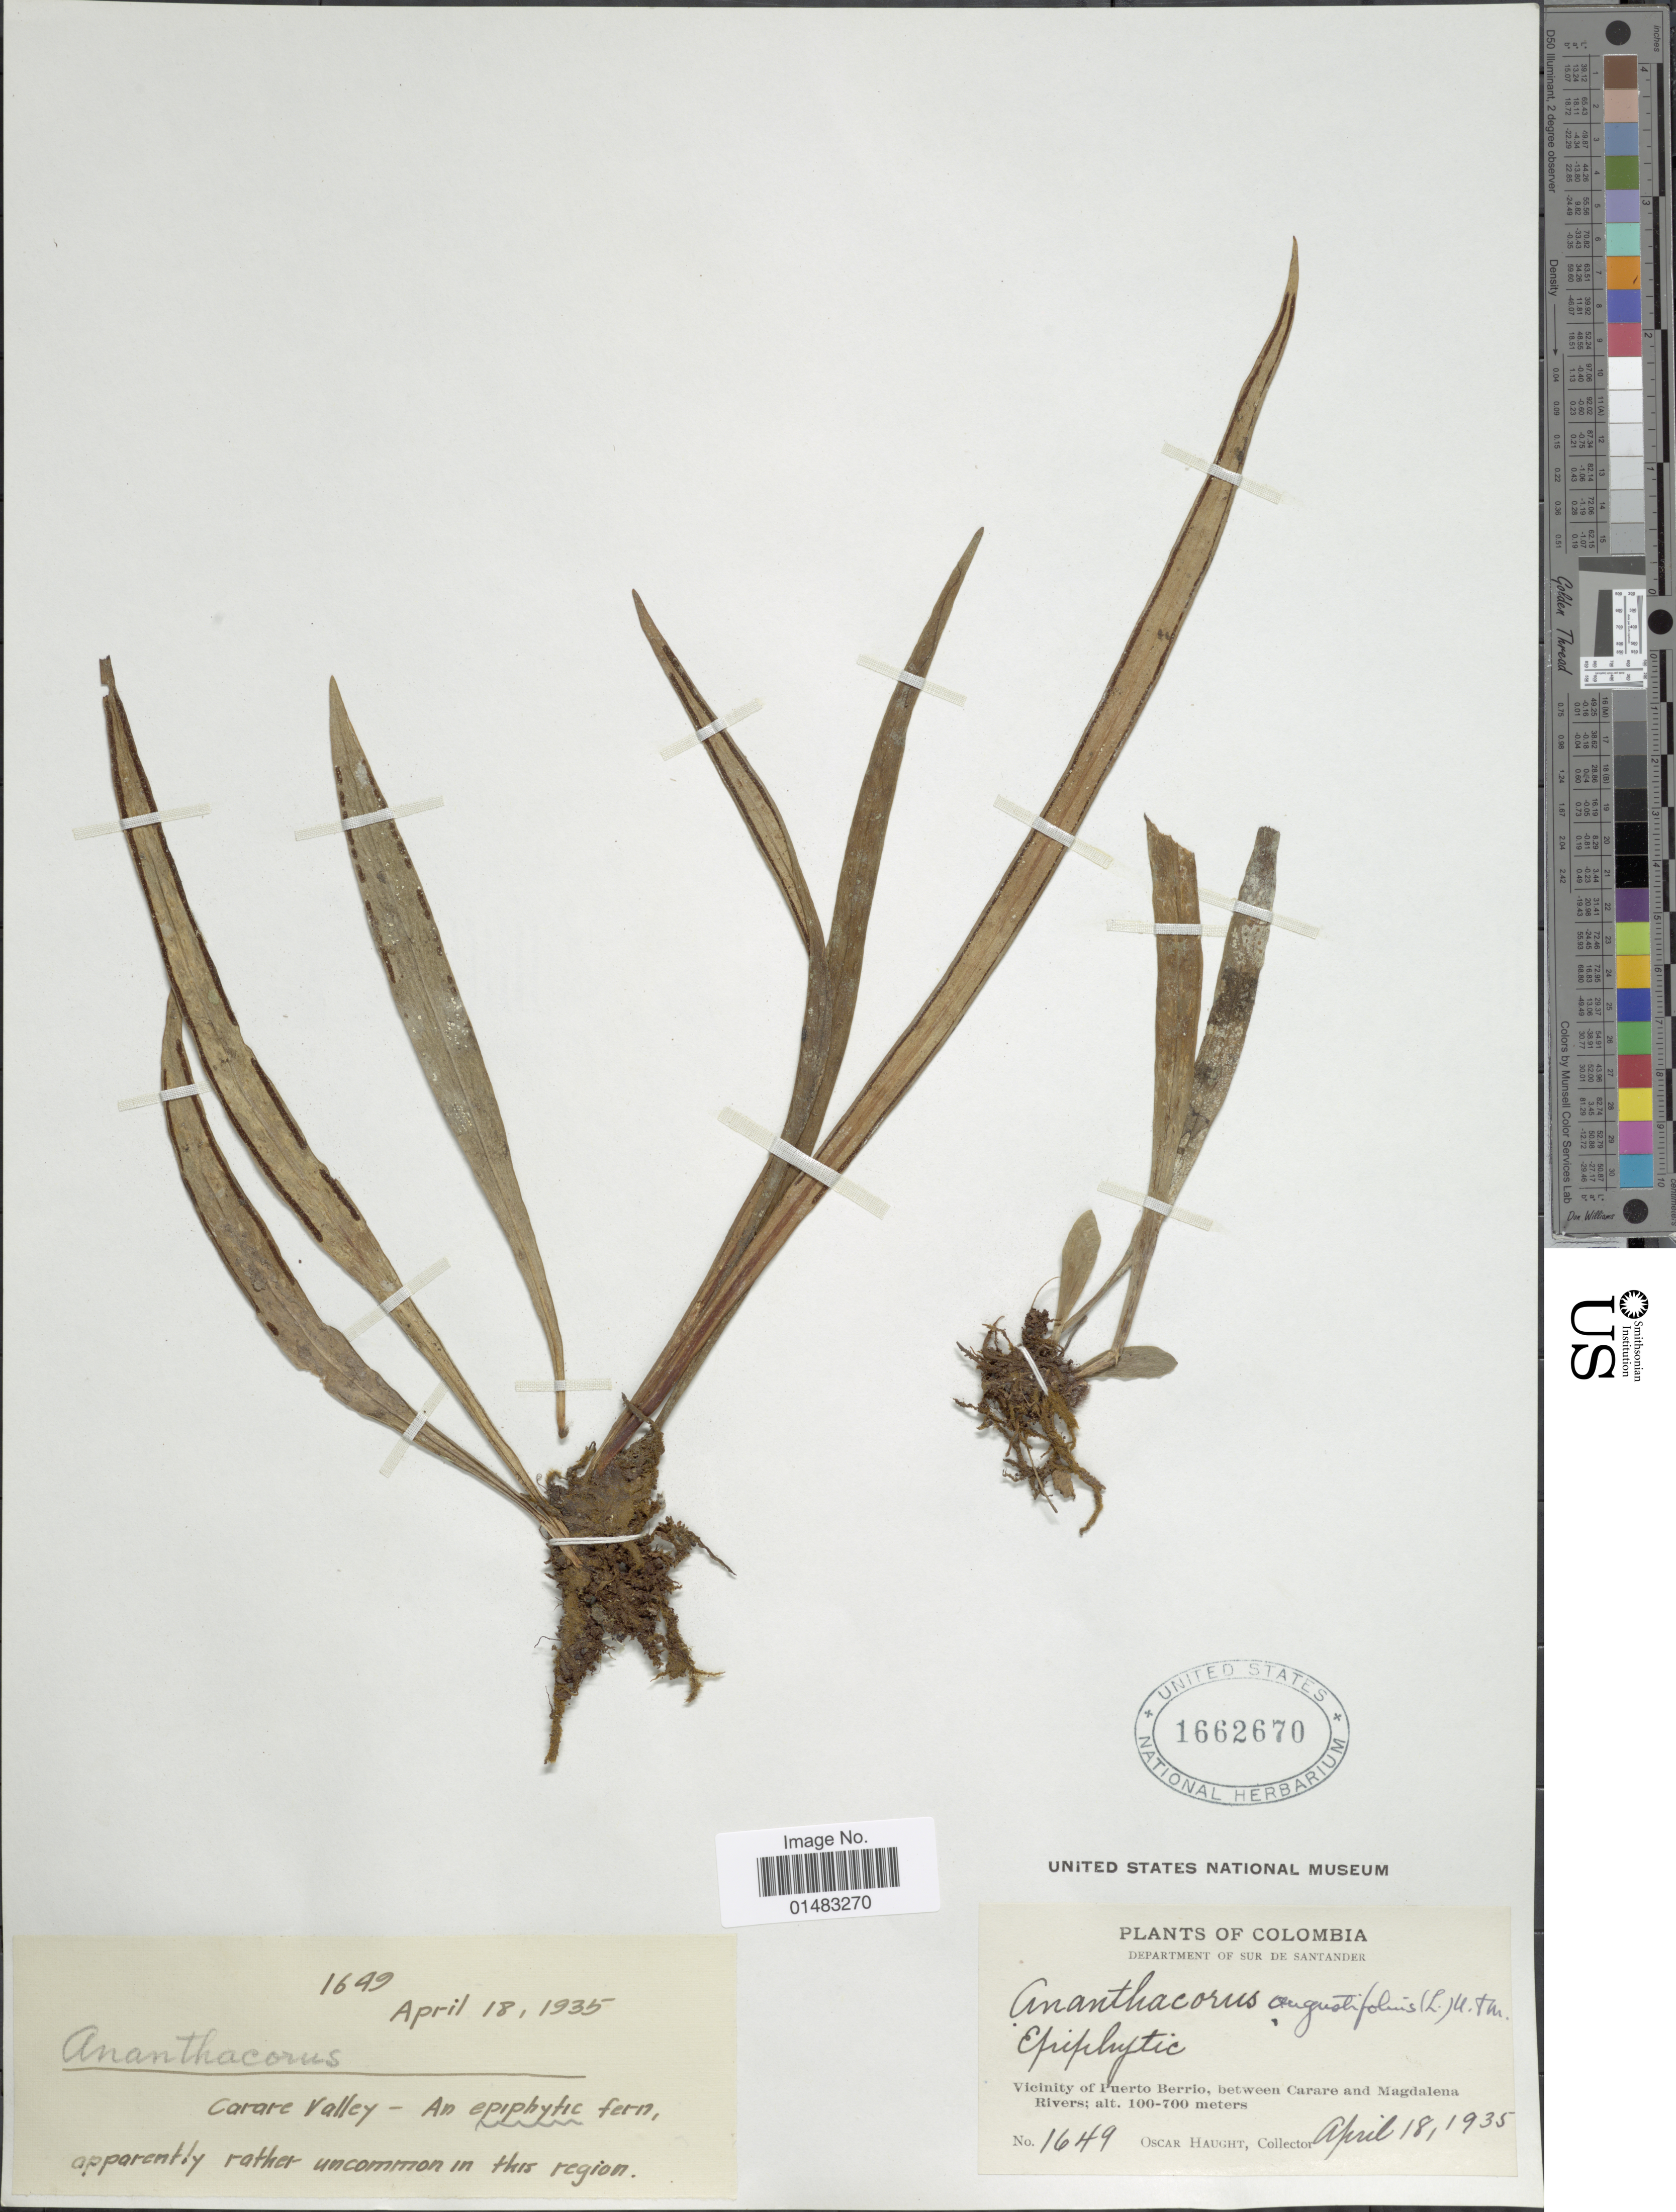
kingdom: Plantae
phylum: Tracheophyta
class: Polypodiopsida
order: Polypodiales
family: Pteridaceae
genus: Ananthacorus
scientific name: Ananthacorus angustifolius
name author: (Sw.) Underw. & Maxon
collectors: O. L. Haught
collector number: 1649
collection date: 1935-04-18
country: Colombia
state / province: Santander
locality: Vicinity of Puerto Berrio, between Carare and Magdalena Rivers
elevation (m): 100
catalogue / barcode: US 1662670